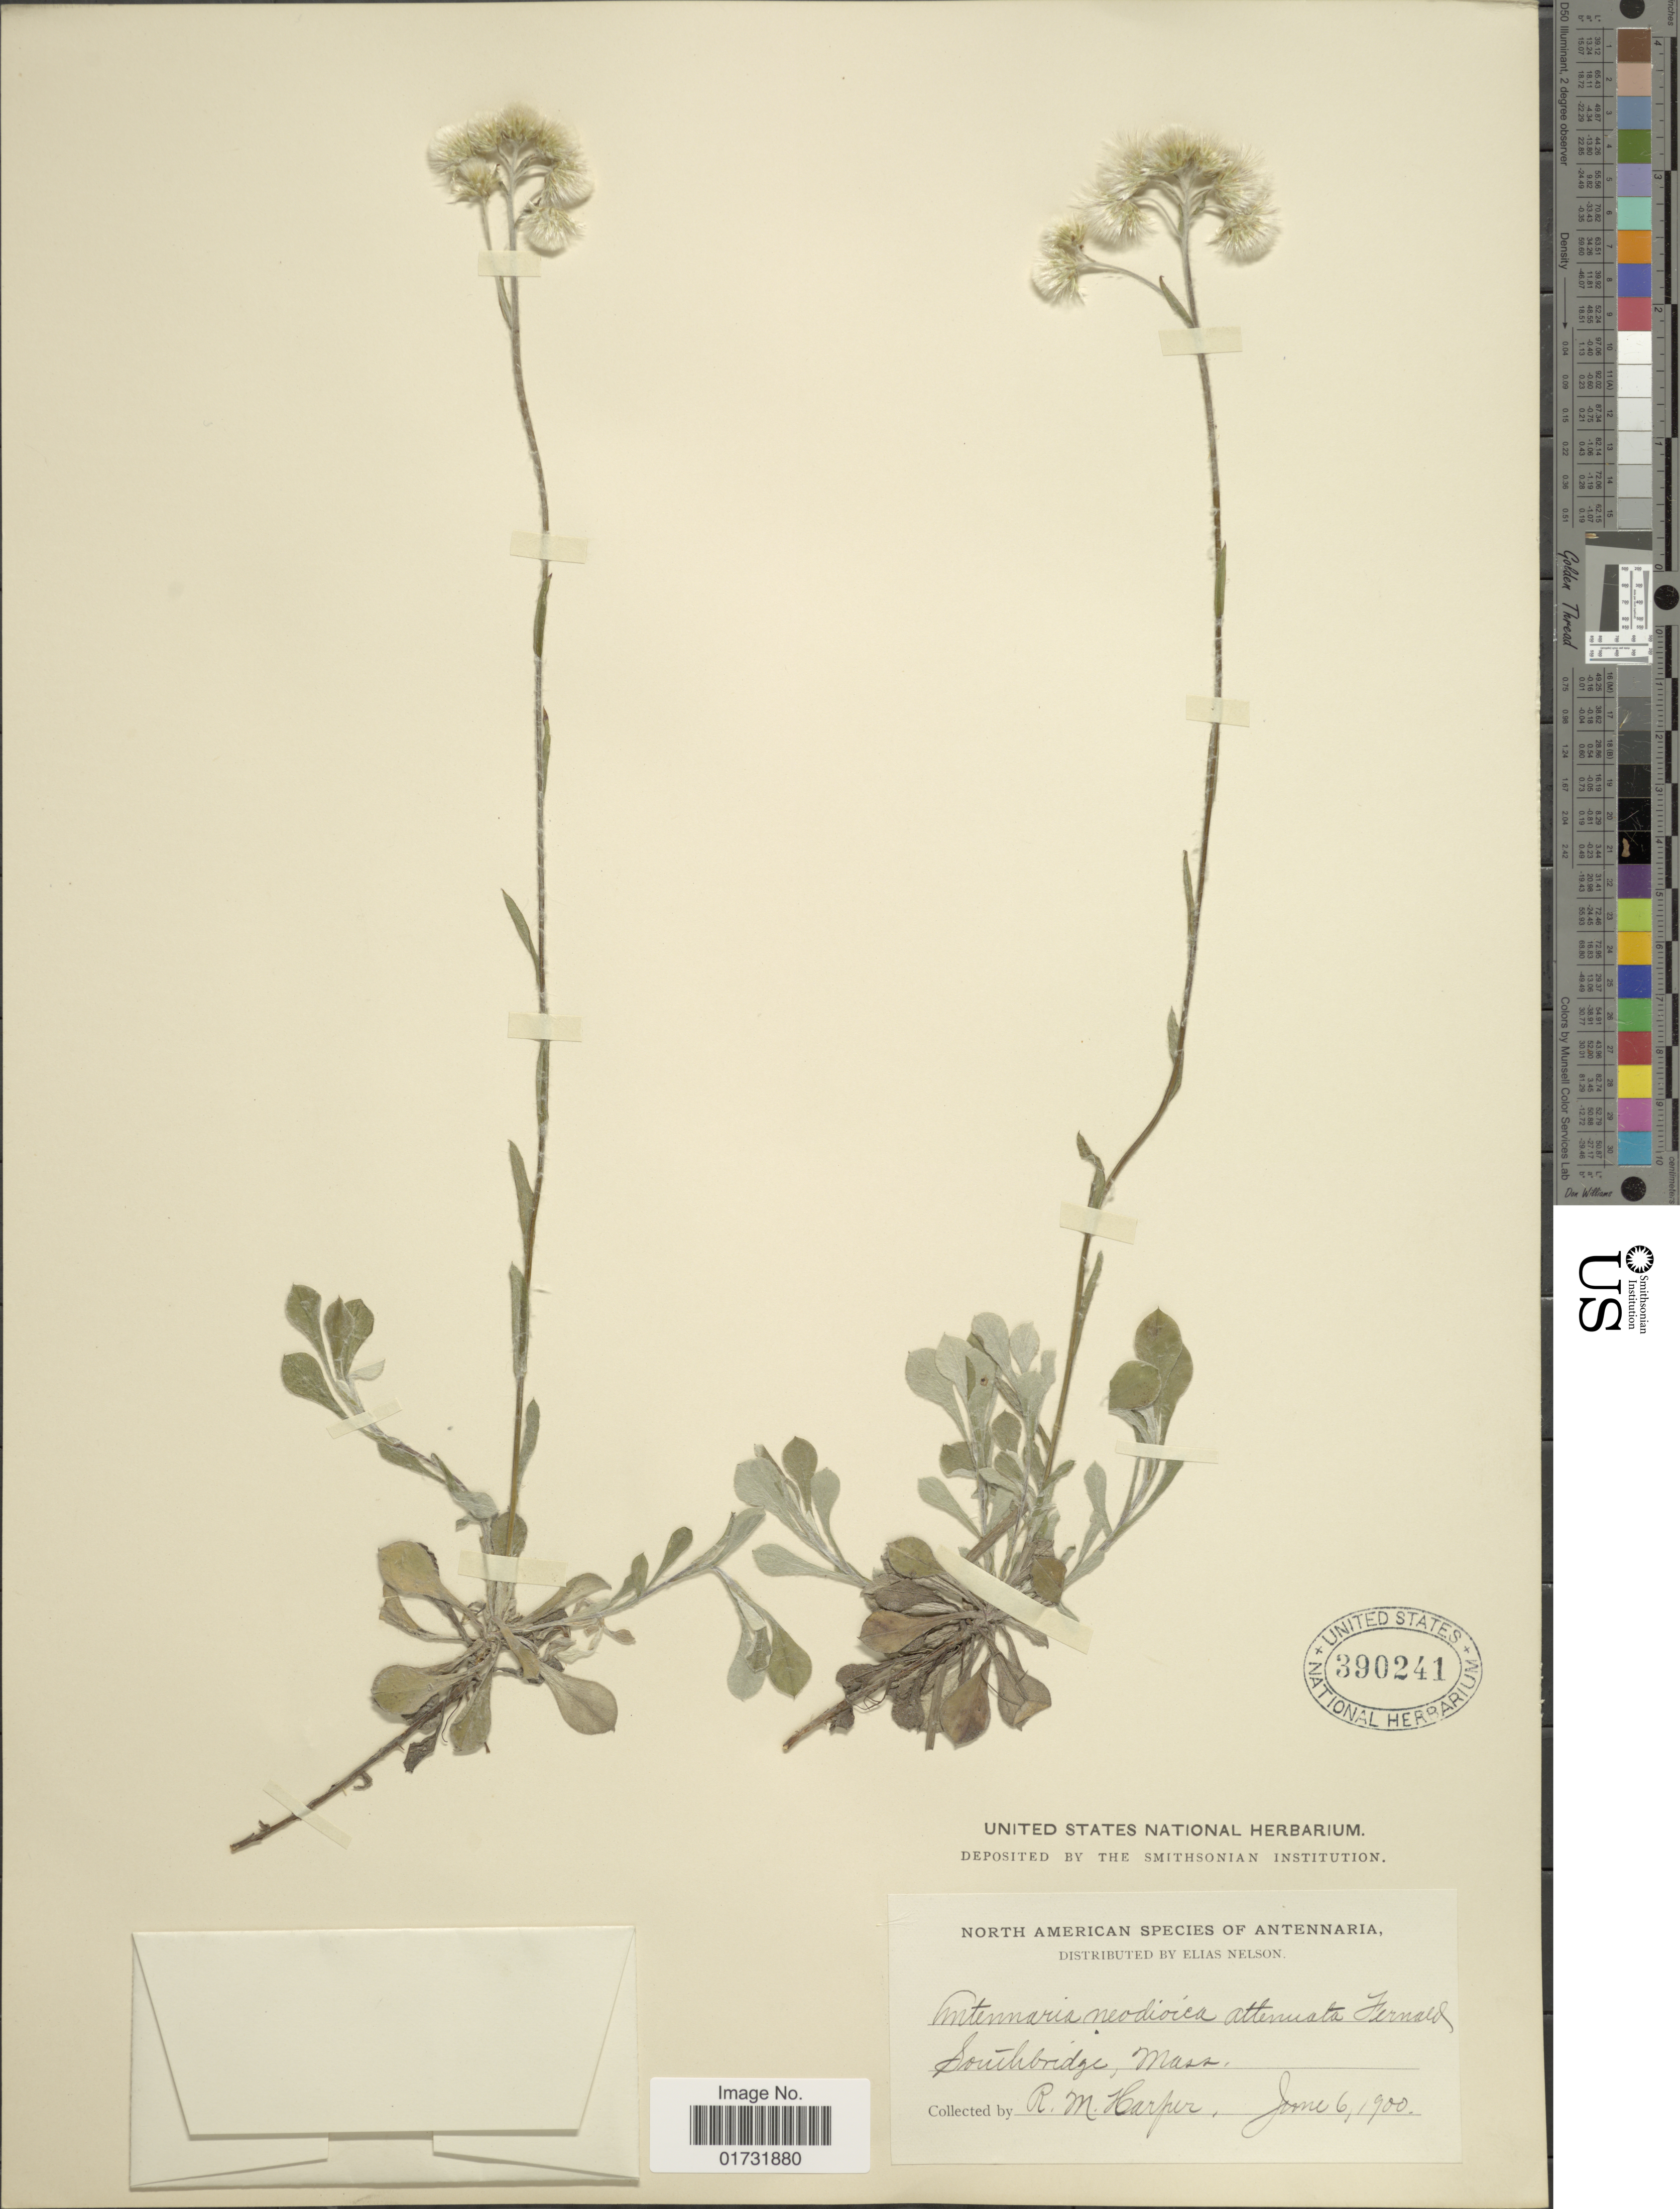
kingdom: Plantae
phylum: Tracheophyta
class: Magnoliopsida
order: Asterales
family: Asteraceae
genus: Antennaria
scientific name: Antennaria neodioica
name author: Greene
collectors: R. M. Harper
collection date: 1900-06-06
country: United States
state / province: Massachusetts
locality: Southbridge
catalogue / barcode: US 390241